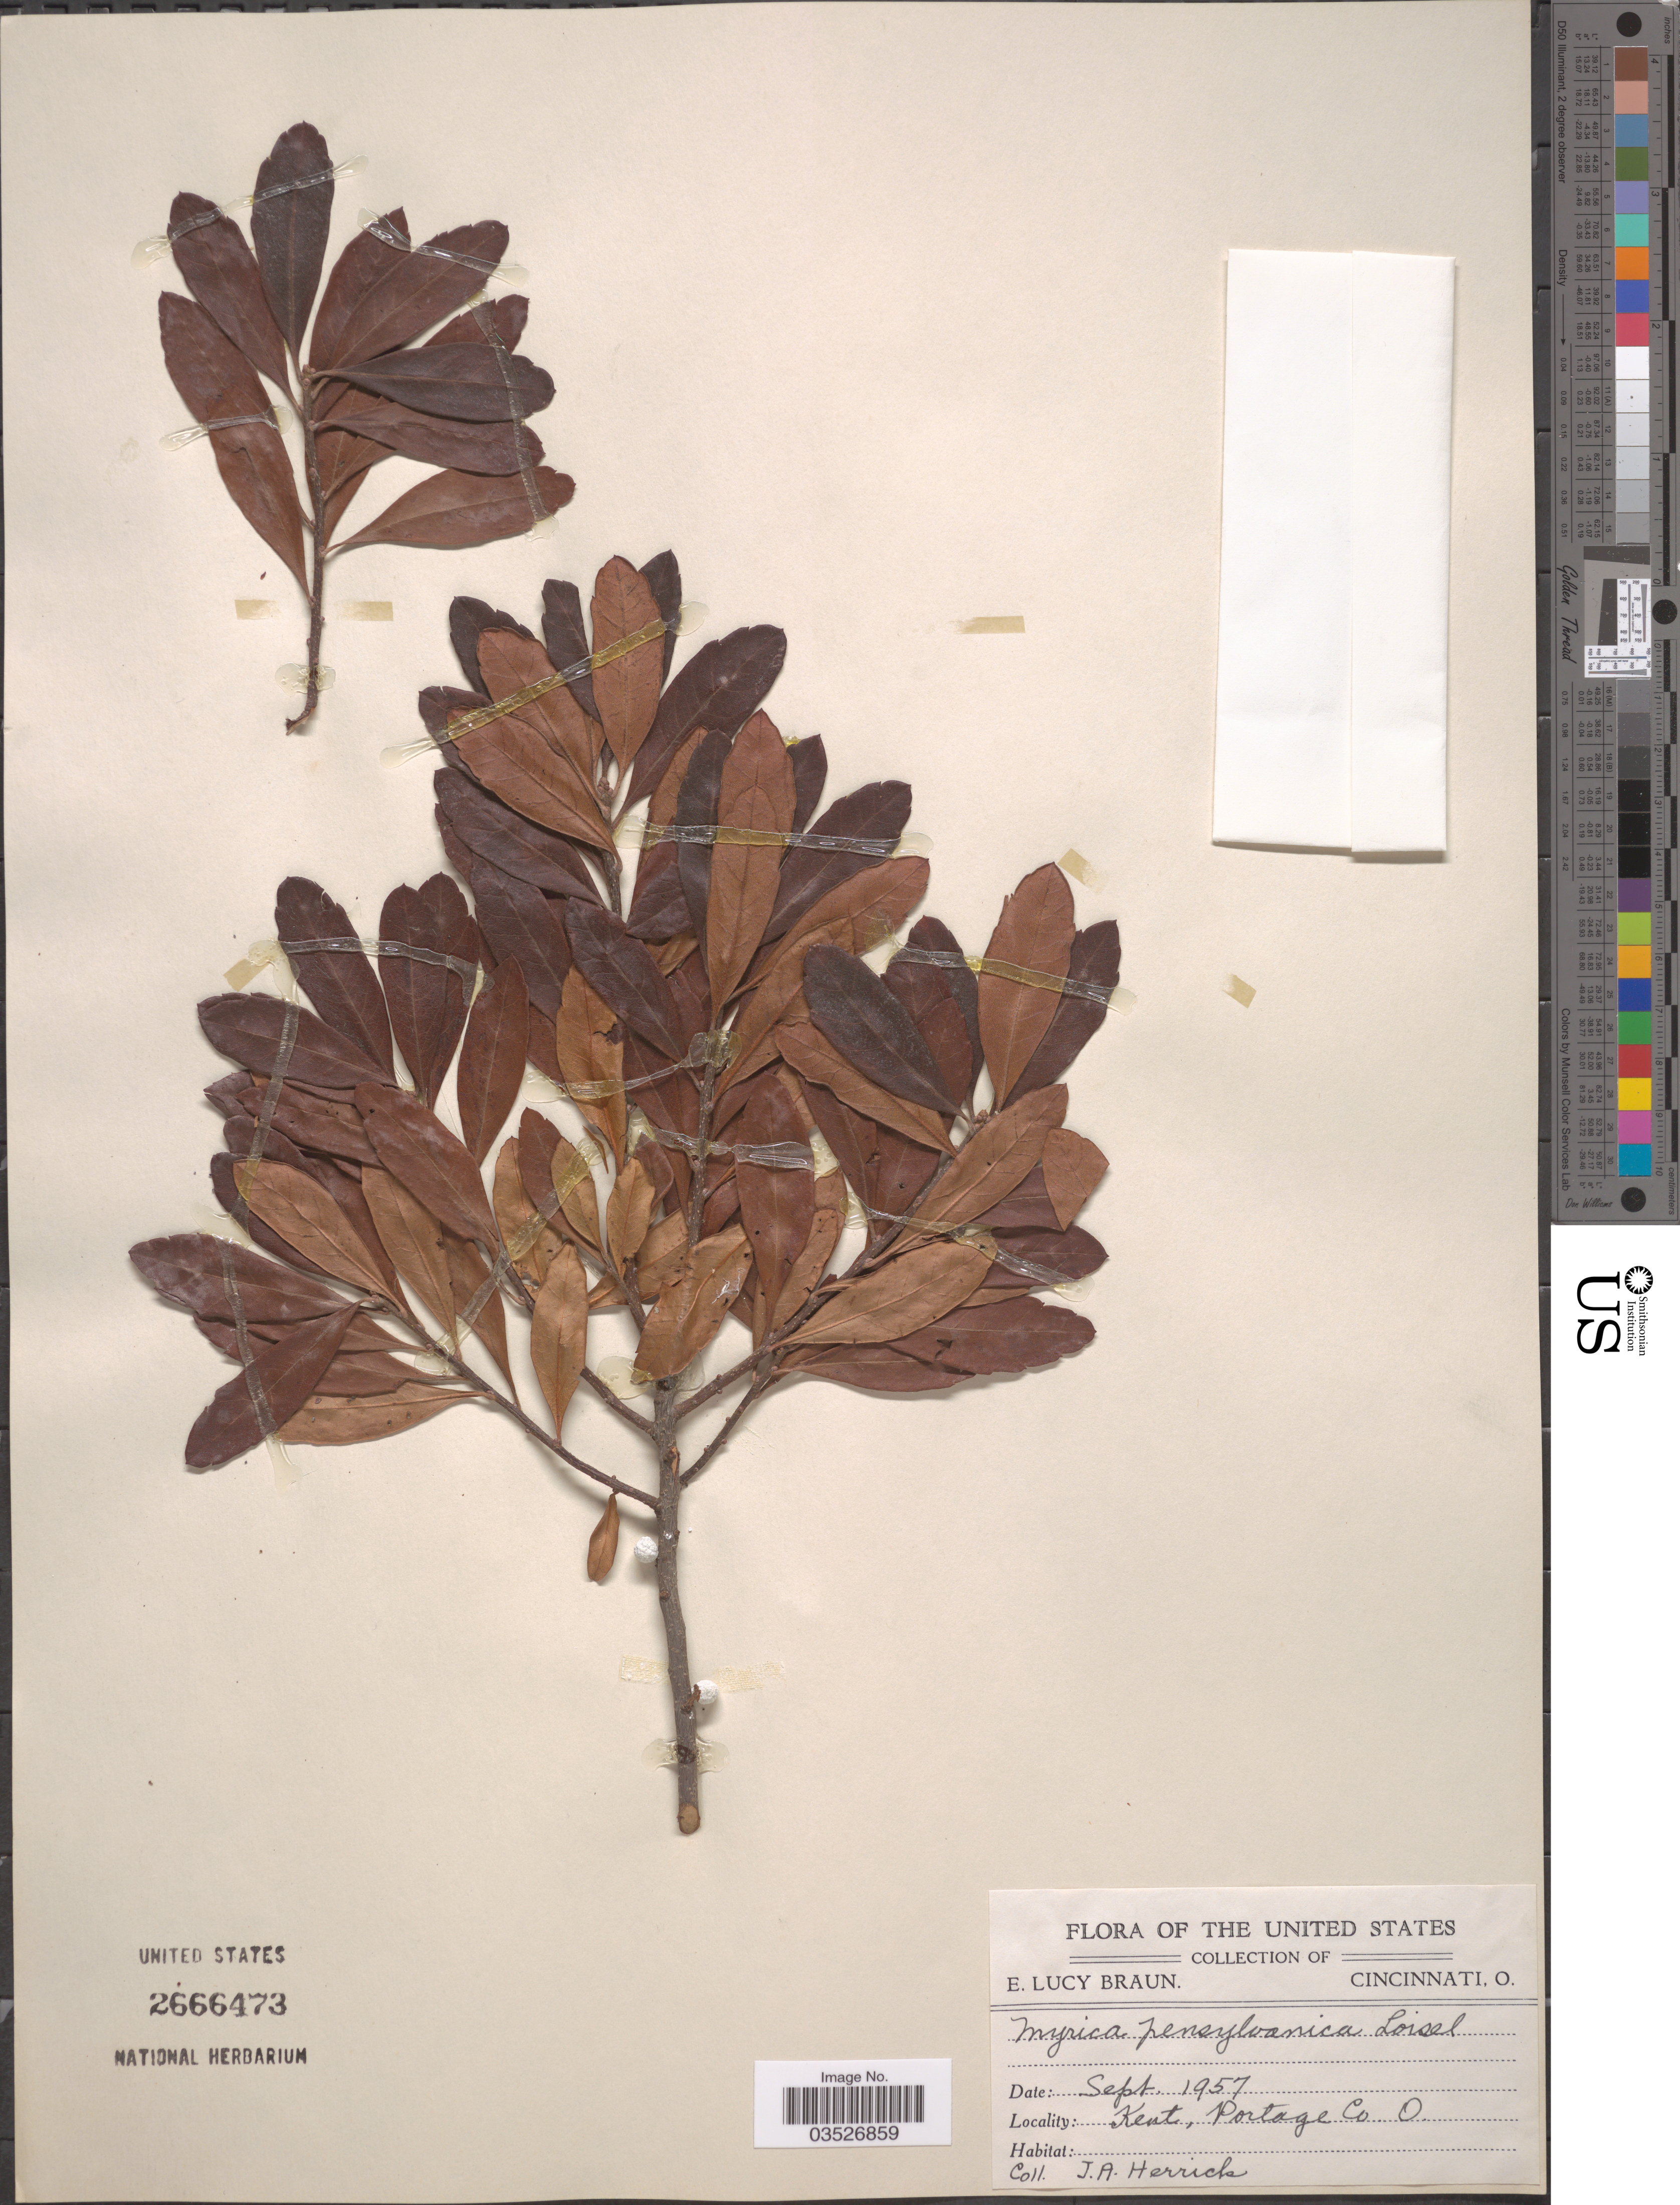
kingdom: Plantae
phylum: Tracheophyta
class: Magnoliopsida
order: Fagales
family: Myricaceae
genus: Morella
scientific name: Morella pensylvanica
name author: (Mirb.) Kartesz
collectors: J. Herrick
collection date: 1957-09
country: United States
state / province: Ohio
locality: Kent, Portage Co.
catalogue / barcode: US 2666473